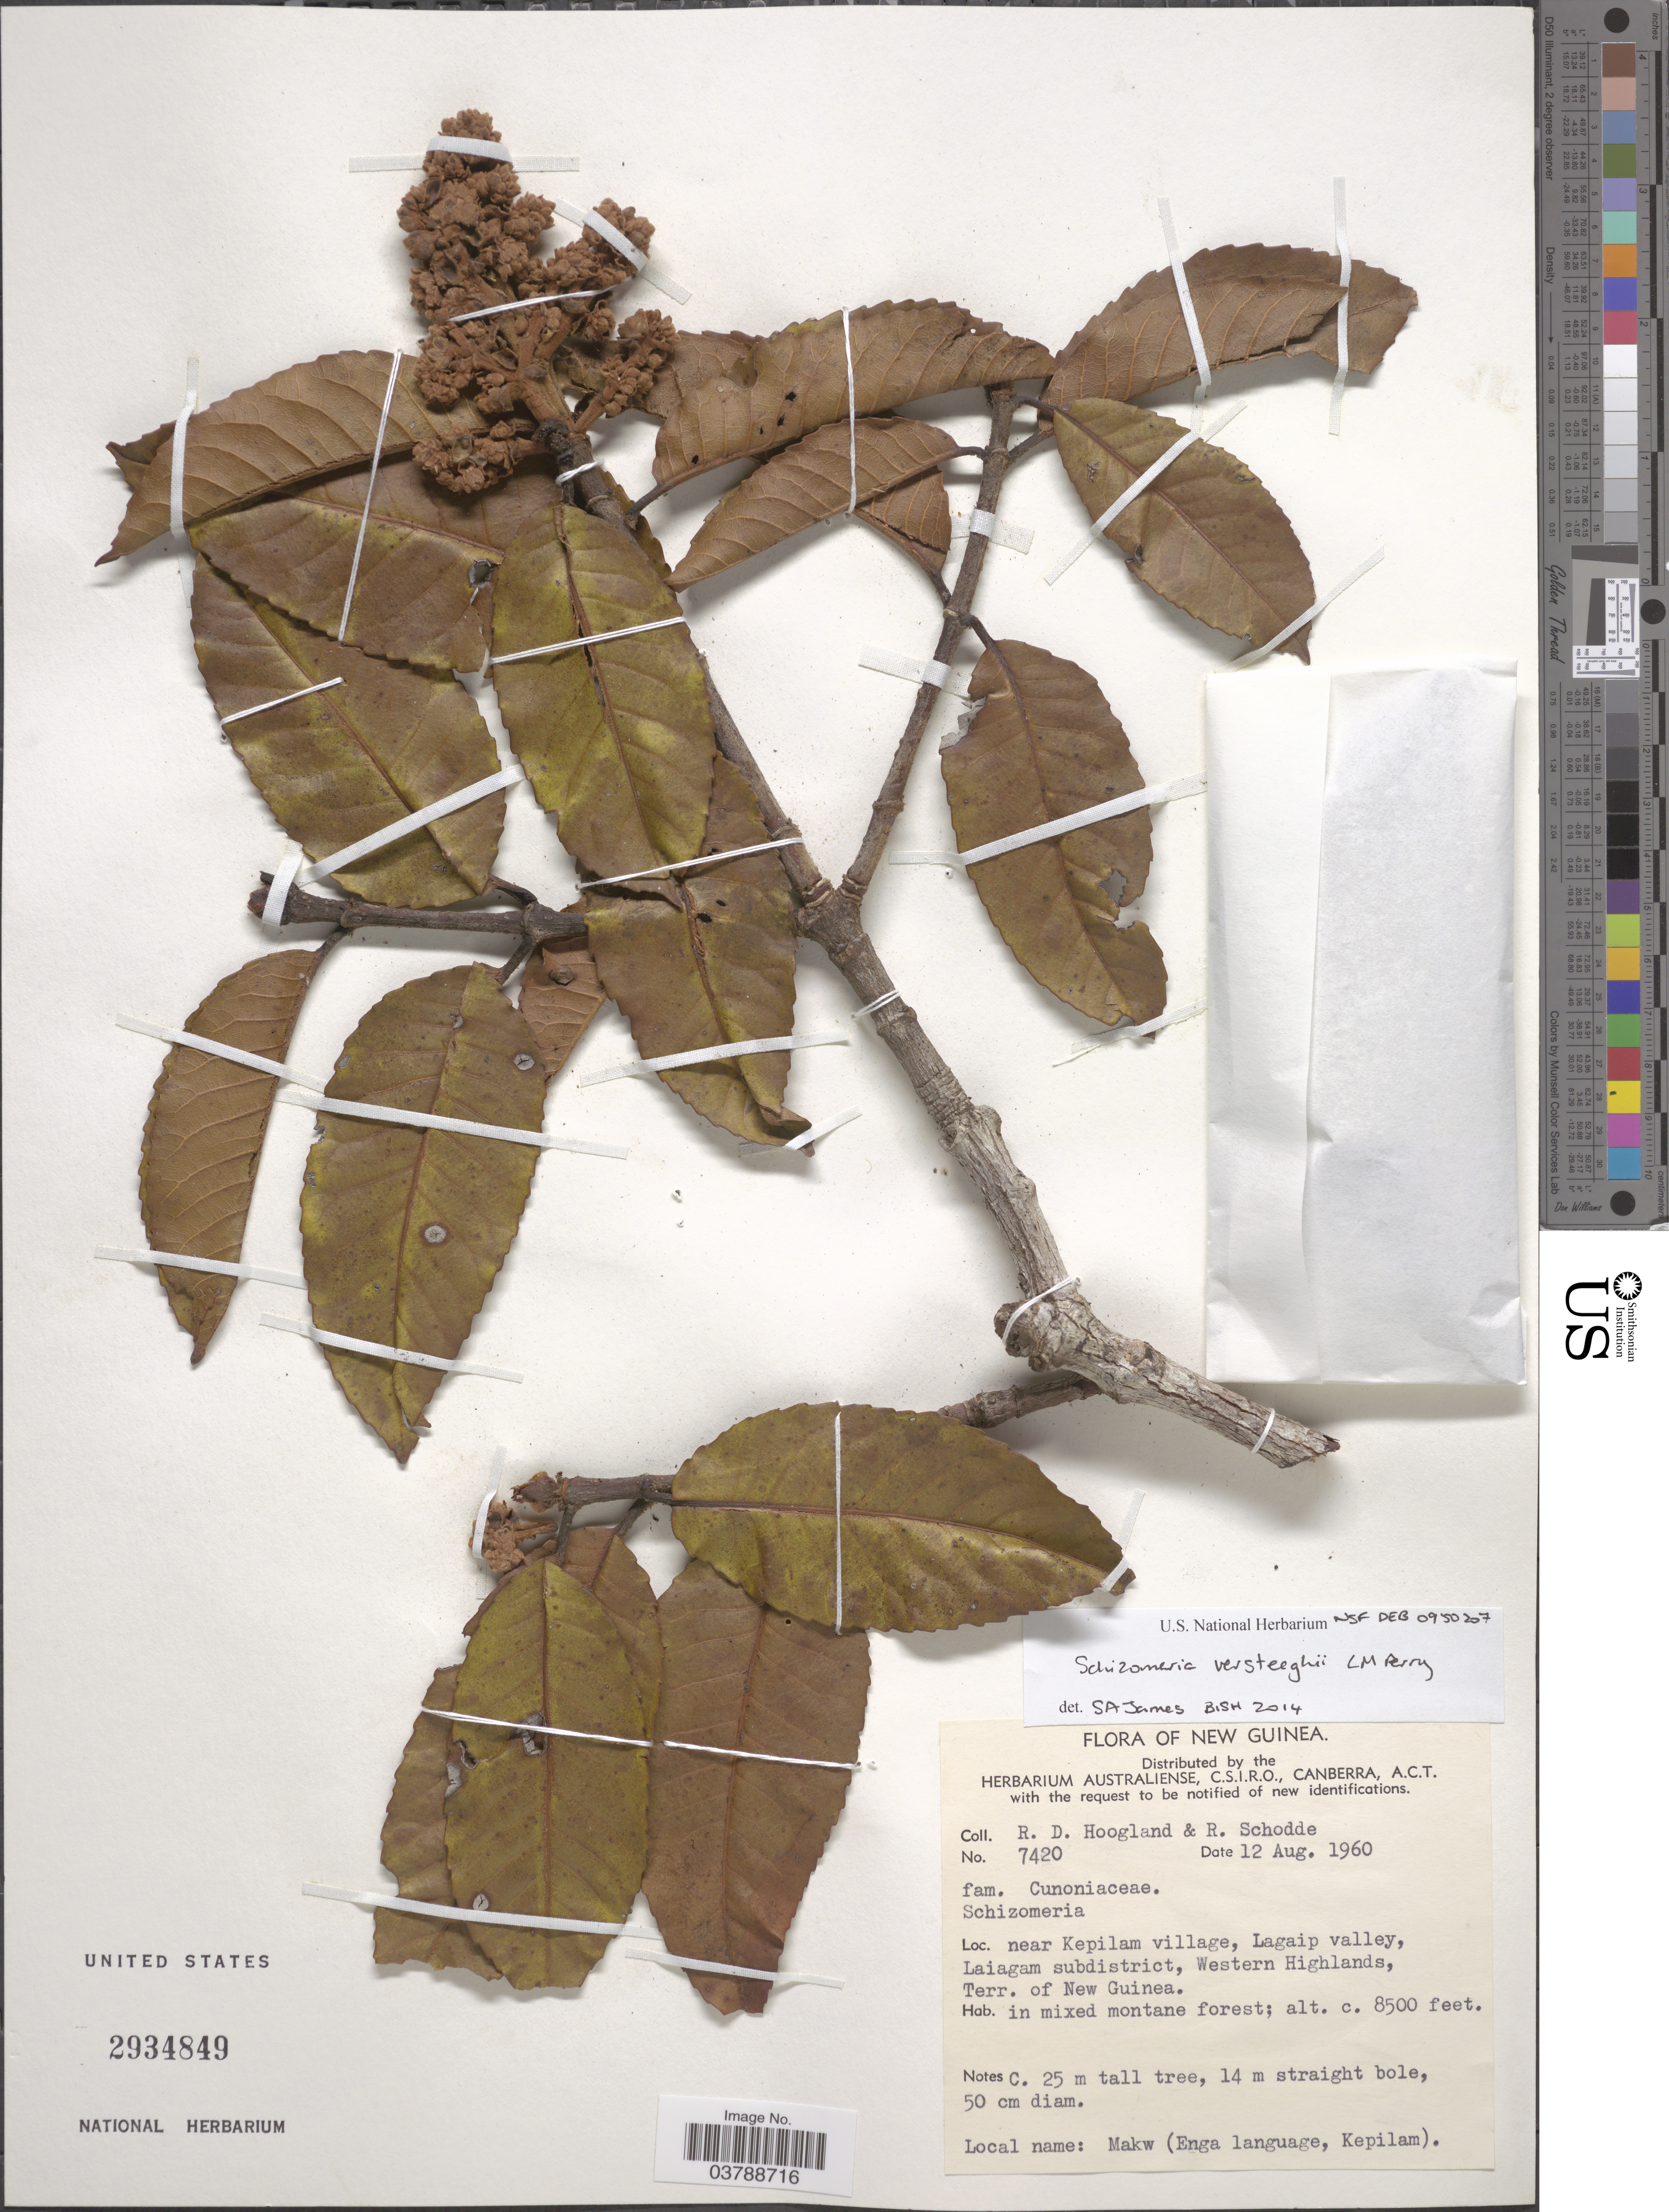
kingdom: Plantae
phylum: Tracheophyta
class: Magnoliopsida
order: Oxalidales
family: Cunoniaceae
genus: Schizomeria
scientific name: Schizomeria versteeghii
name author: L.M. Perry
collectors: R. D. Hoogland & R. Schodde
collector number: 7420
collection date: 1960-08-12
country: Papua New Guinea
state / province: Western Highlands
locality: New Guinea. Near Kepilam village, Lagaip valley, Laiagam subdistrict, Western Highlands, Terr. of New Guinea.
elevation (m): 2591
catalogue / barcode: US 2934849